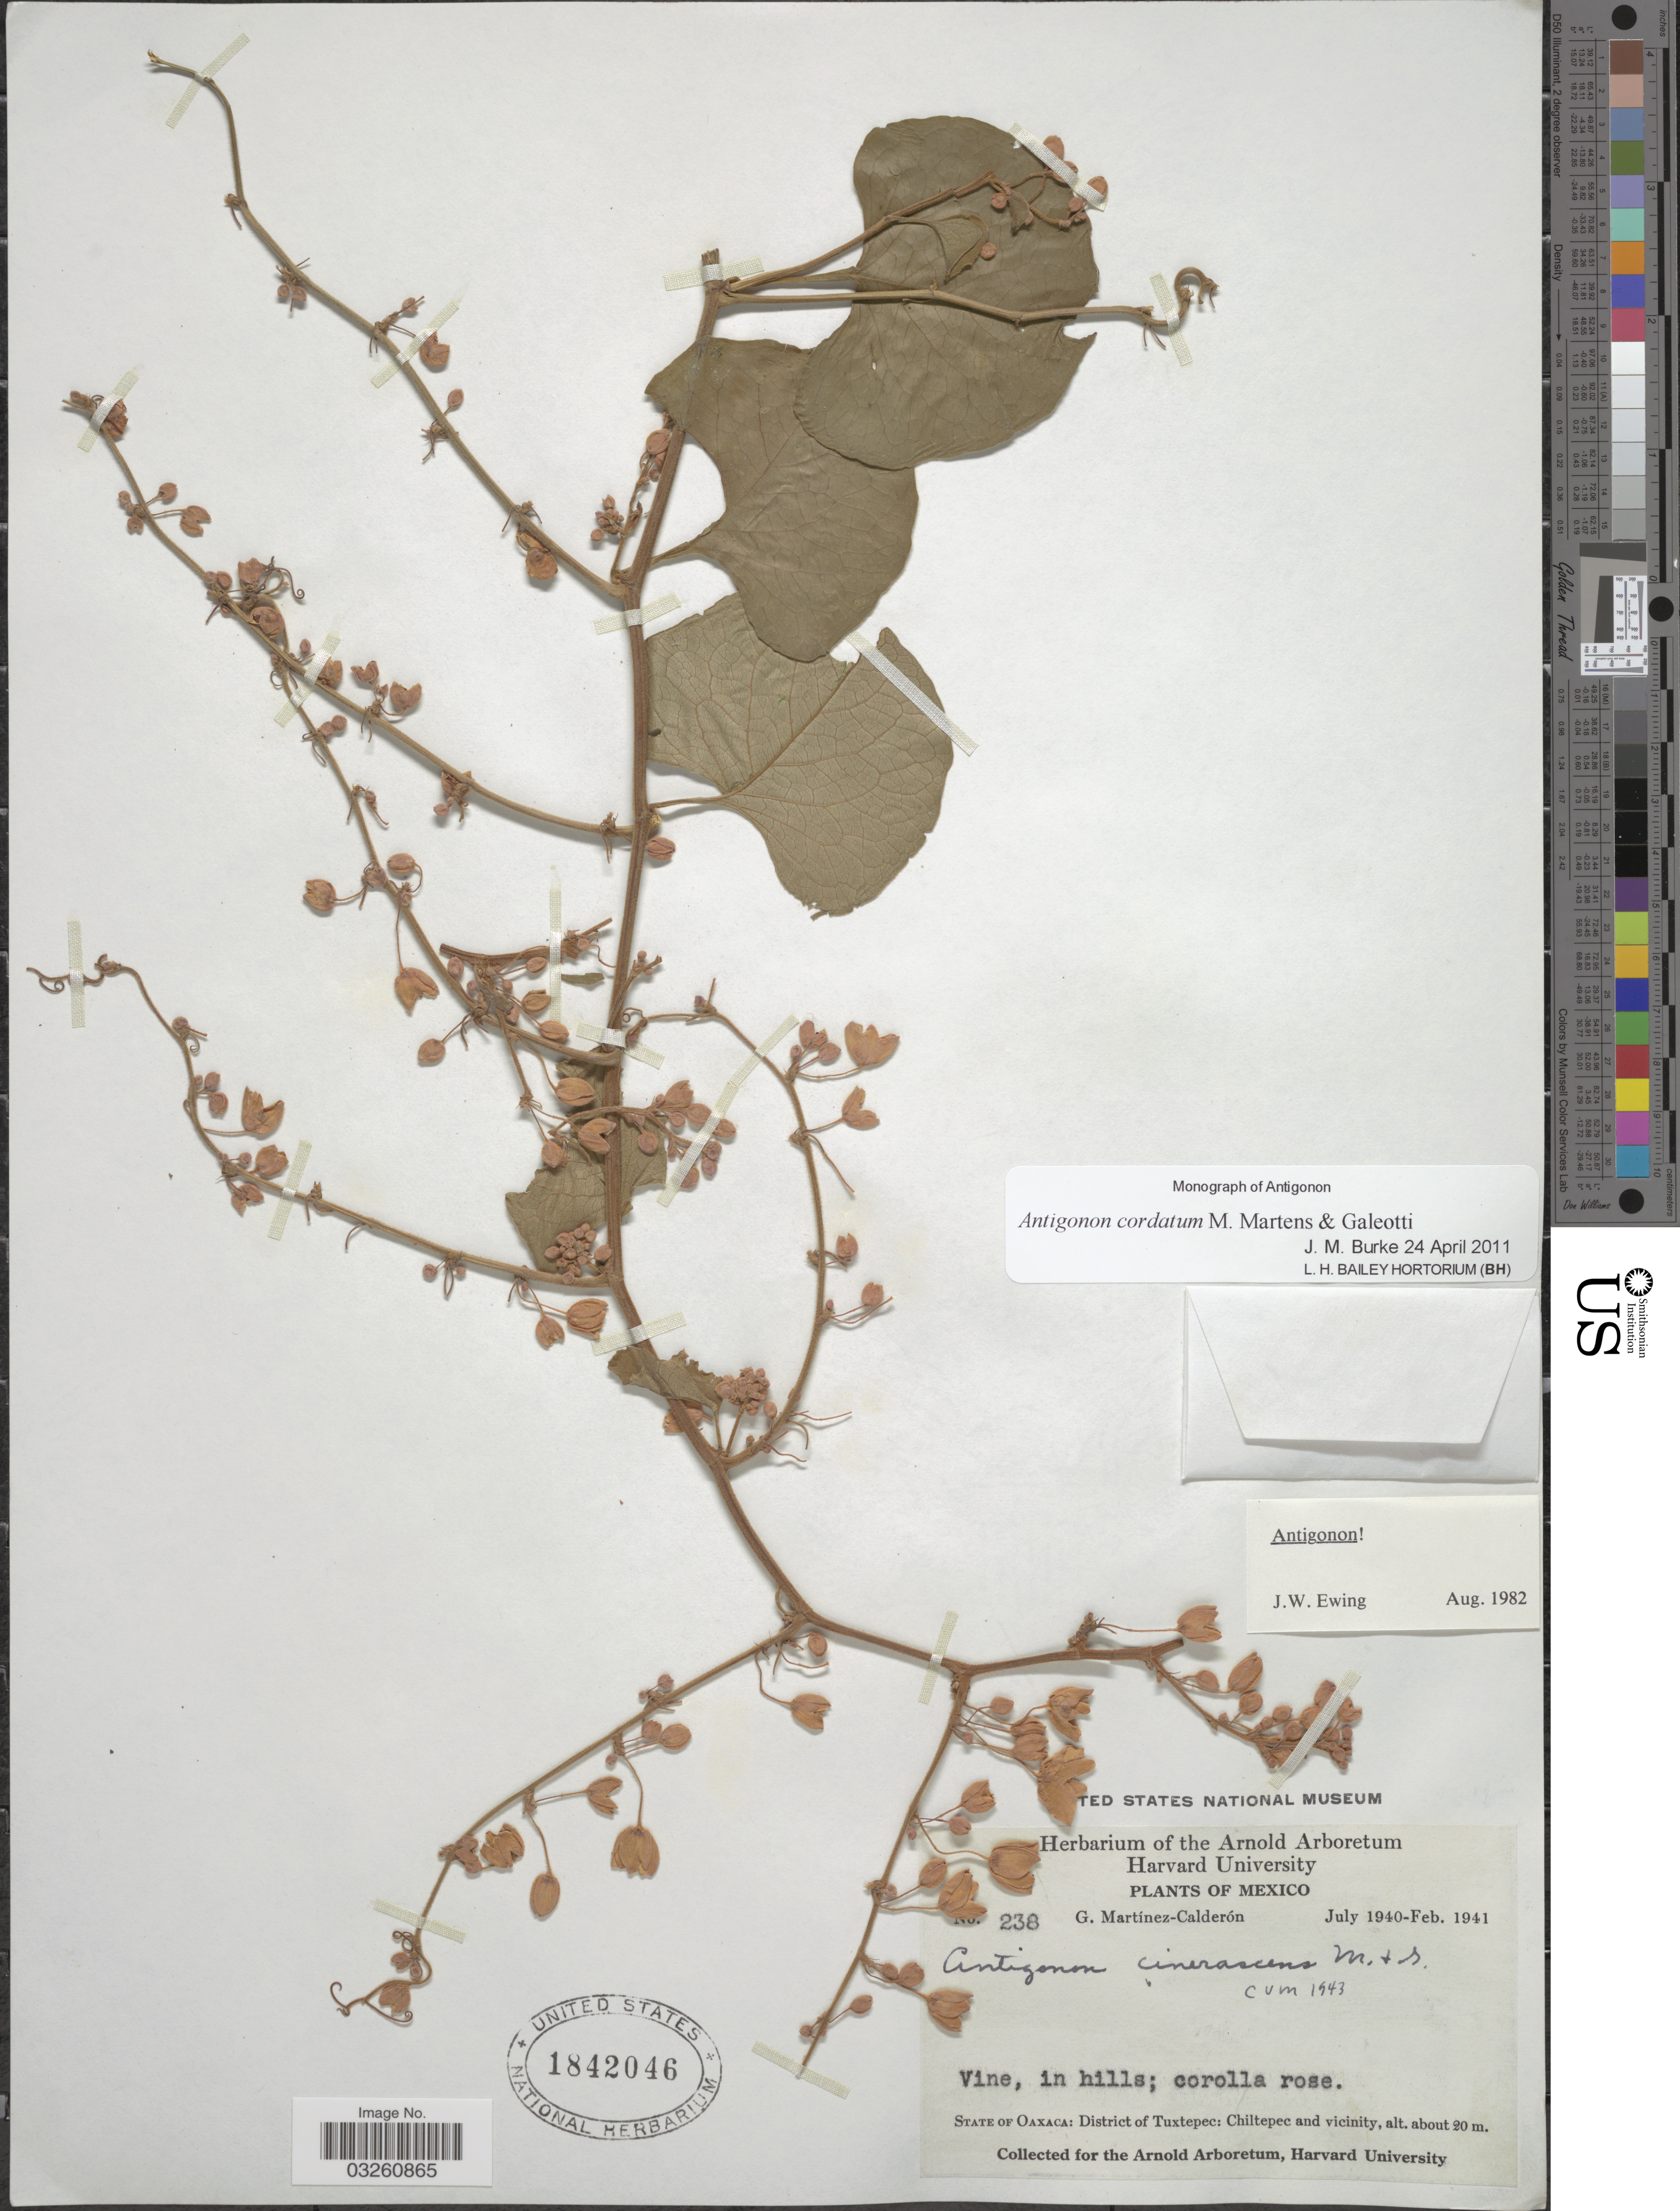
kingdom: Plantae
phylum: Tracheophyta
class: Magnoliopsida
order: Caryophyllales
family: Polygonaceae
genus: Antigonon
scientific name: Antigonon cordatum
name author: M. Martens & Galeotti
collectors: G. Martínez Calderón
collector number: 238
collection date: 1940-07/1941-02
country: Mexico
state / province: Oaxaca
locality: District of Tuxtepec: Chiltepec and vicinity.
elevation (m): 20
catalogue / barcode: US 1842046